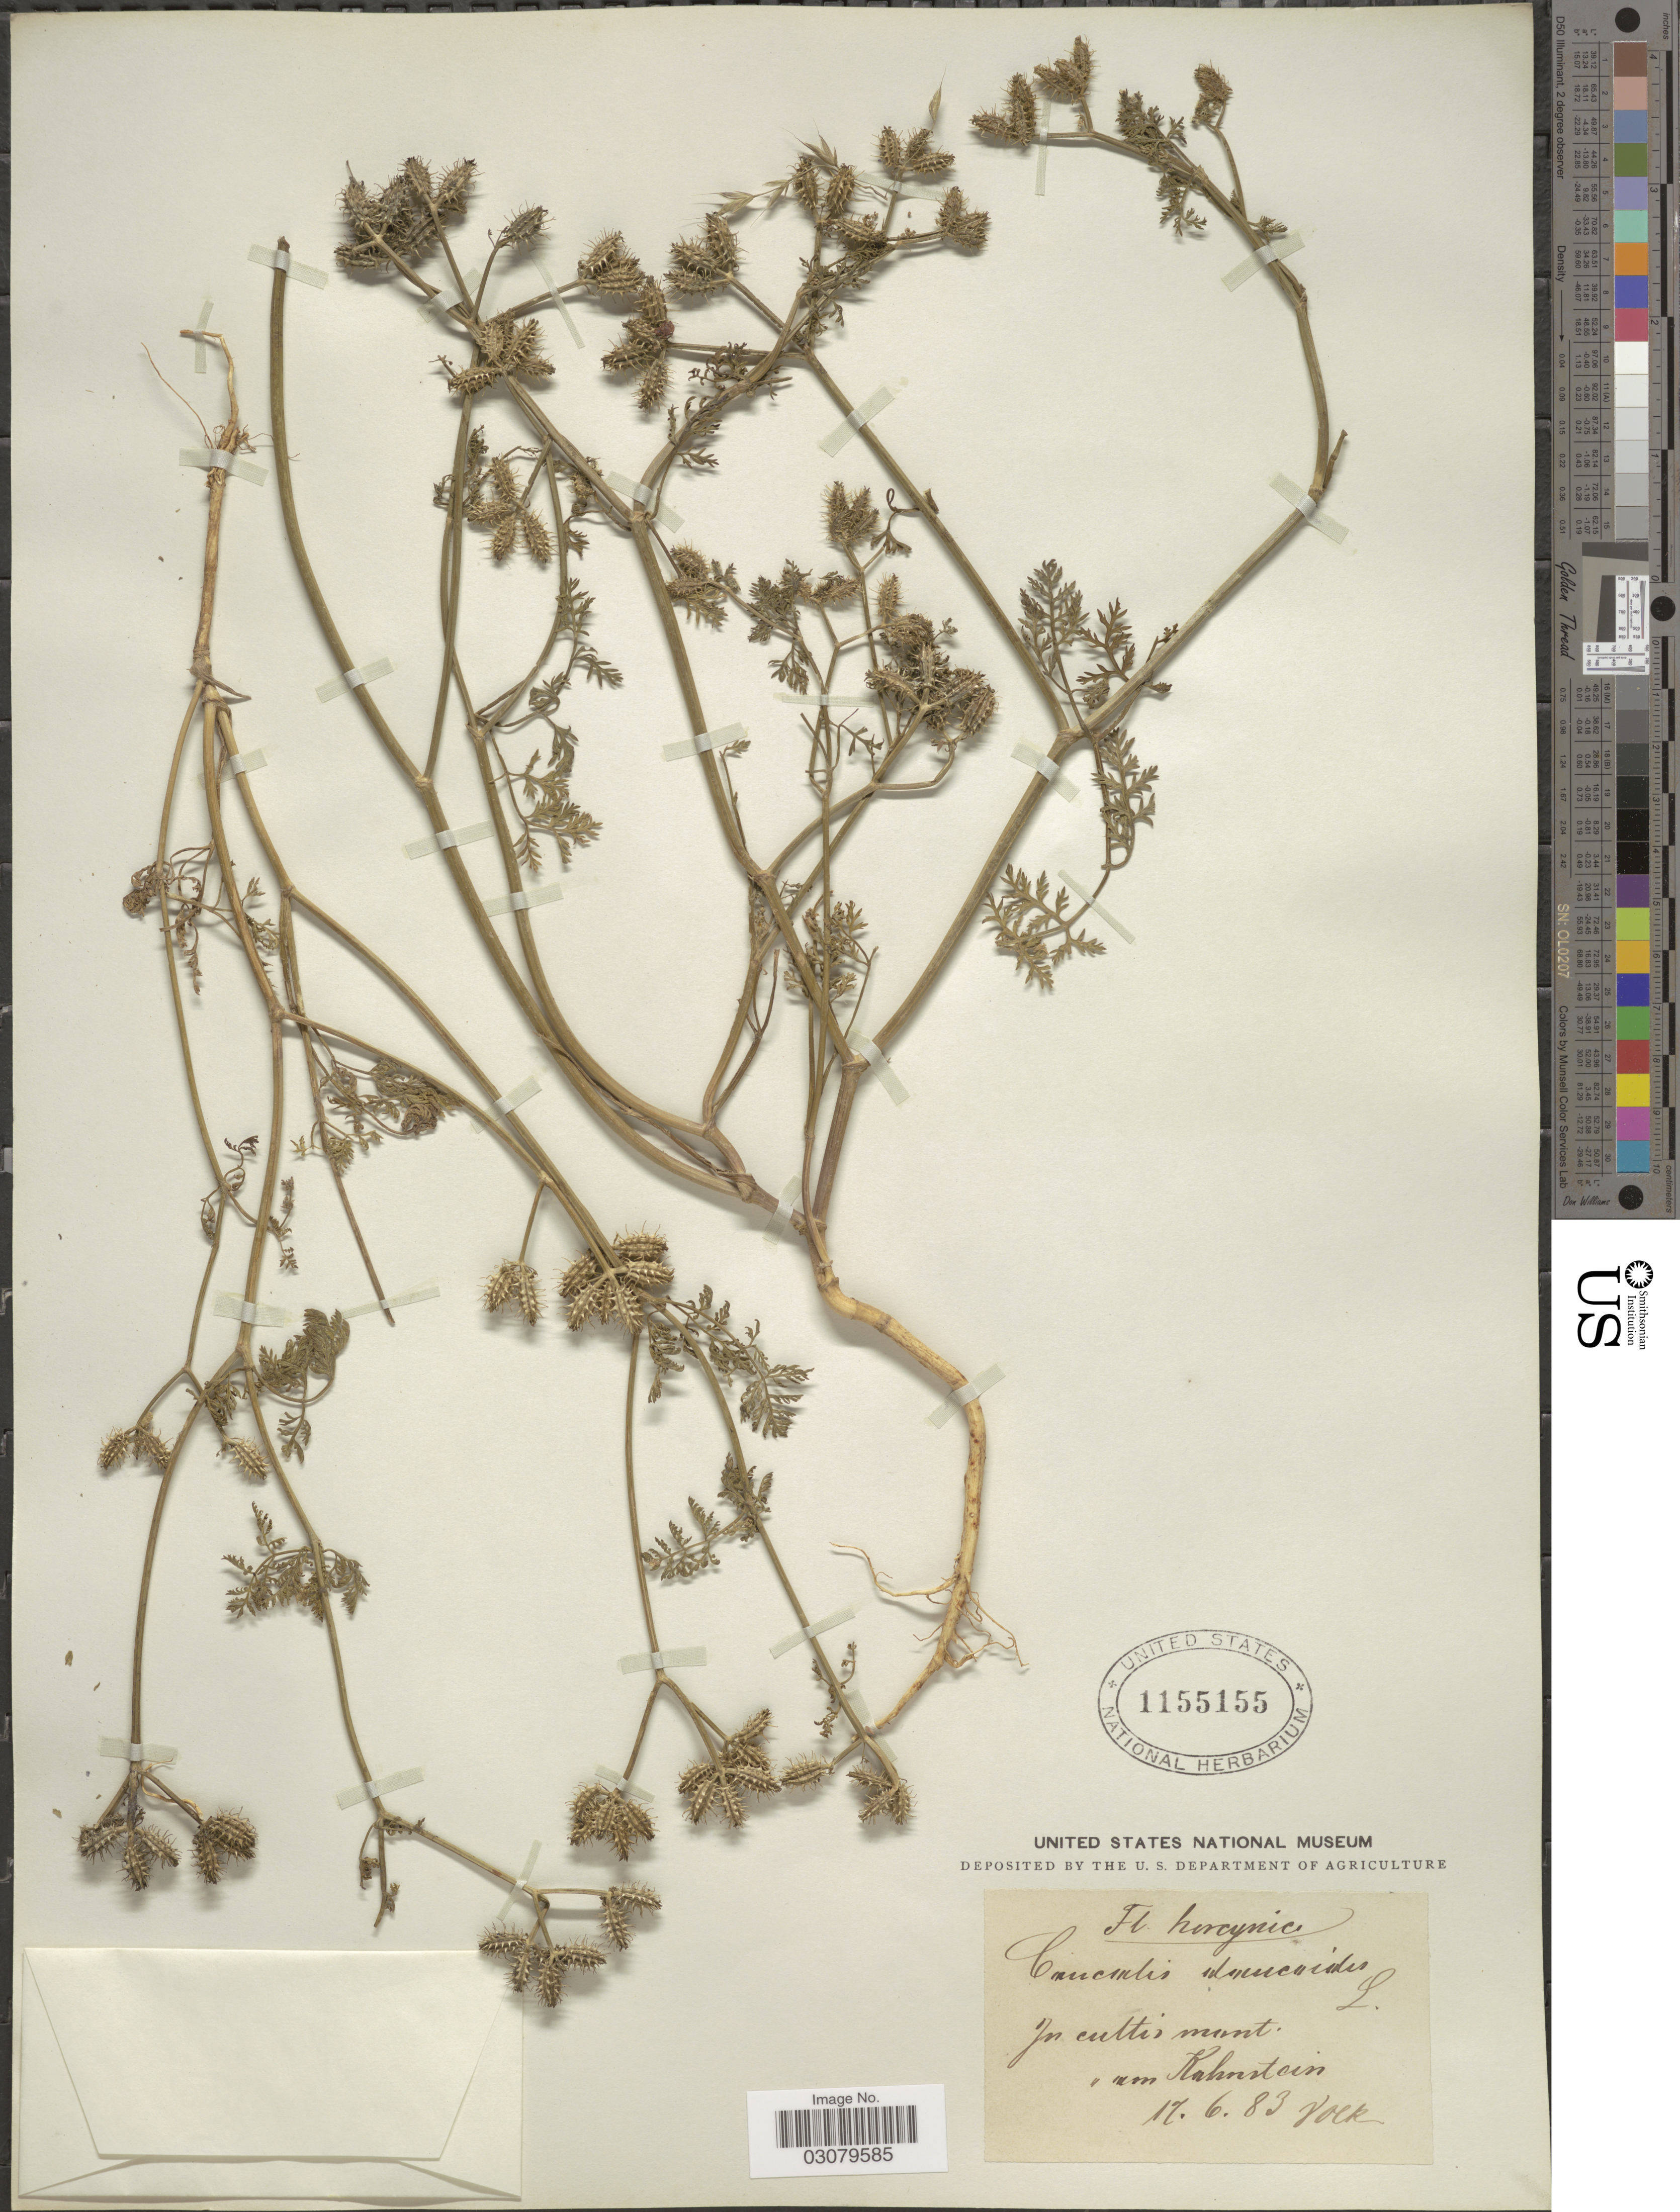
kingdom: Plantae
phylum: Tracheophyta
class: Magnoliopsida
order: Apiales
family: Apiaceae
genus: Caucalis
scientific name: Caucalis daucoides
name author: L.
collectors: Vock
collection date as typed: Transcribed d/m/y: 17/6/83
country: Germany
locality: Hercynic. In cultis mont am Kohnstein.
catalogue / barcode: US 1155155